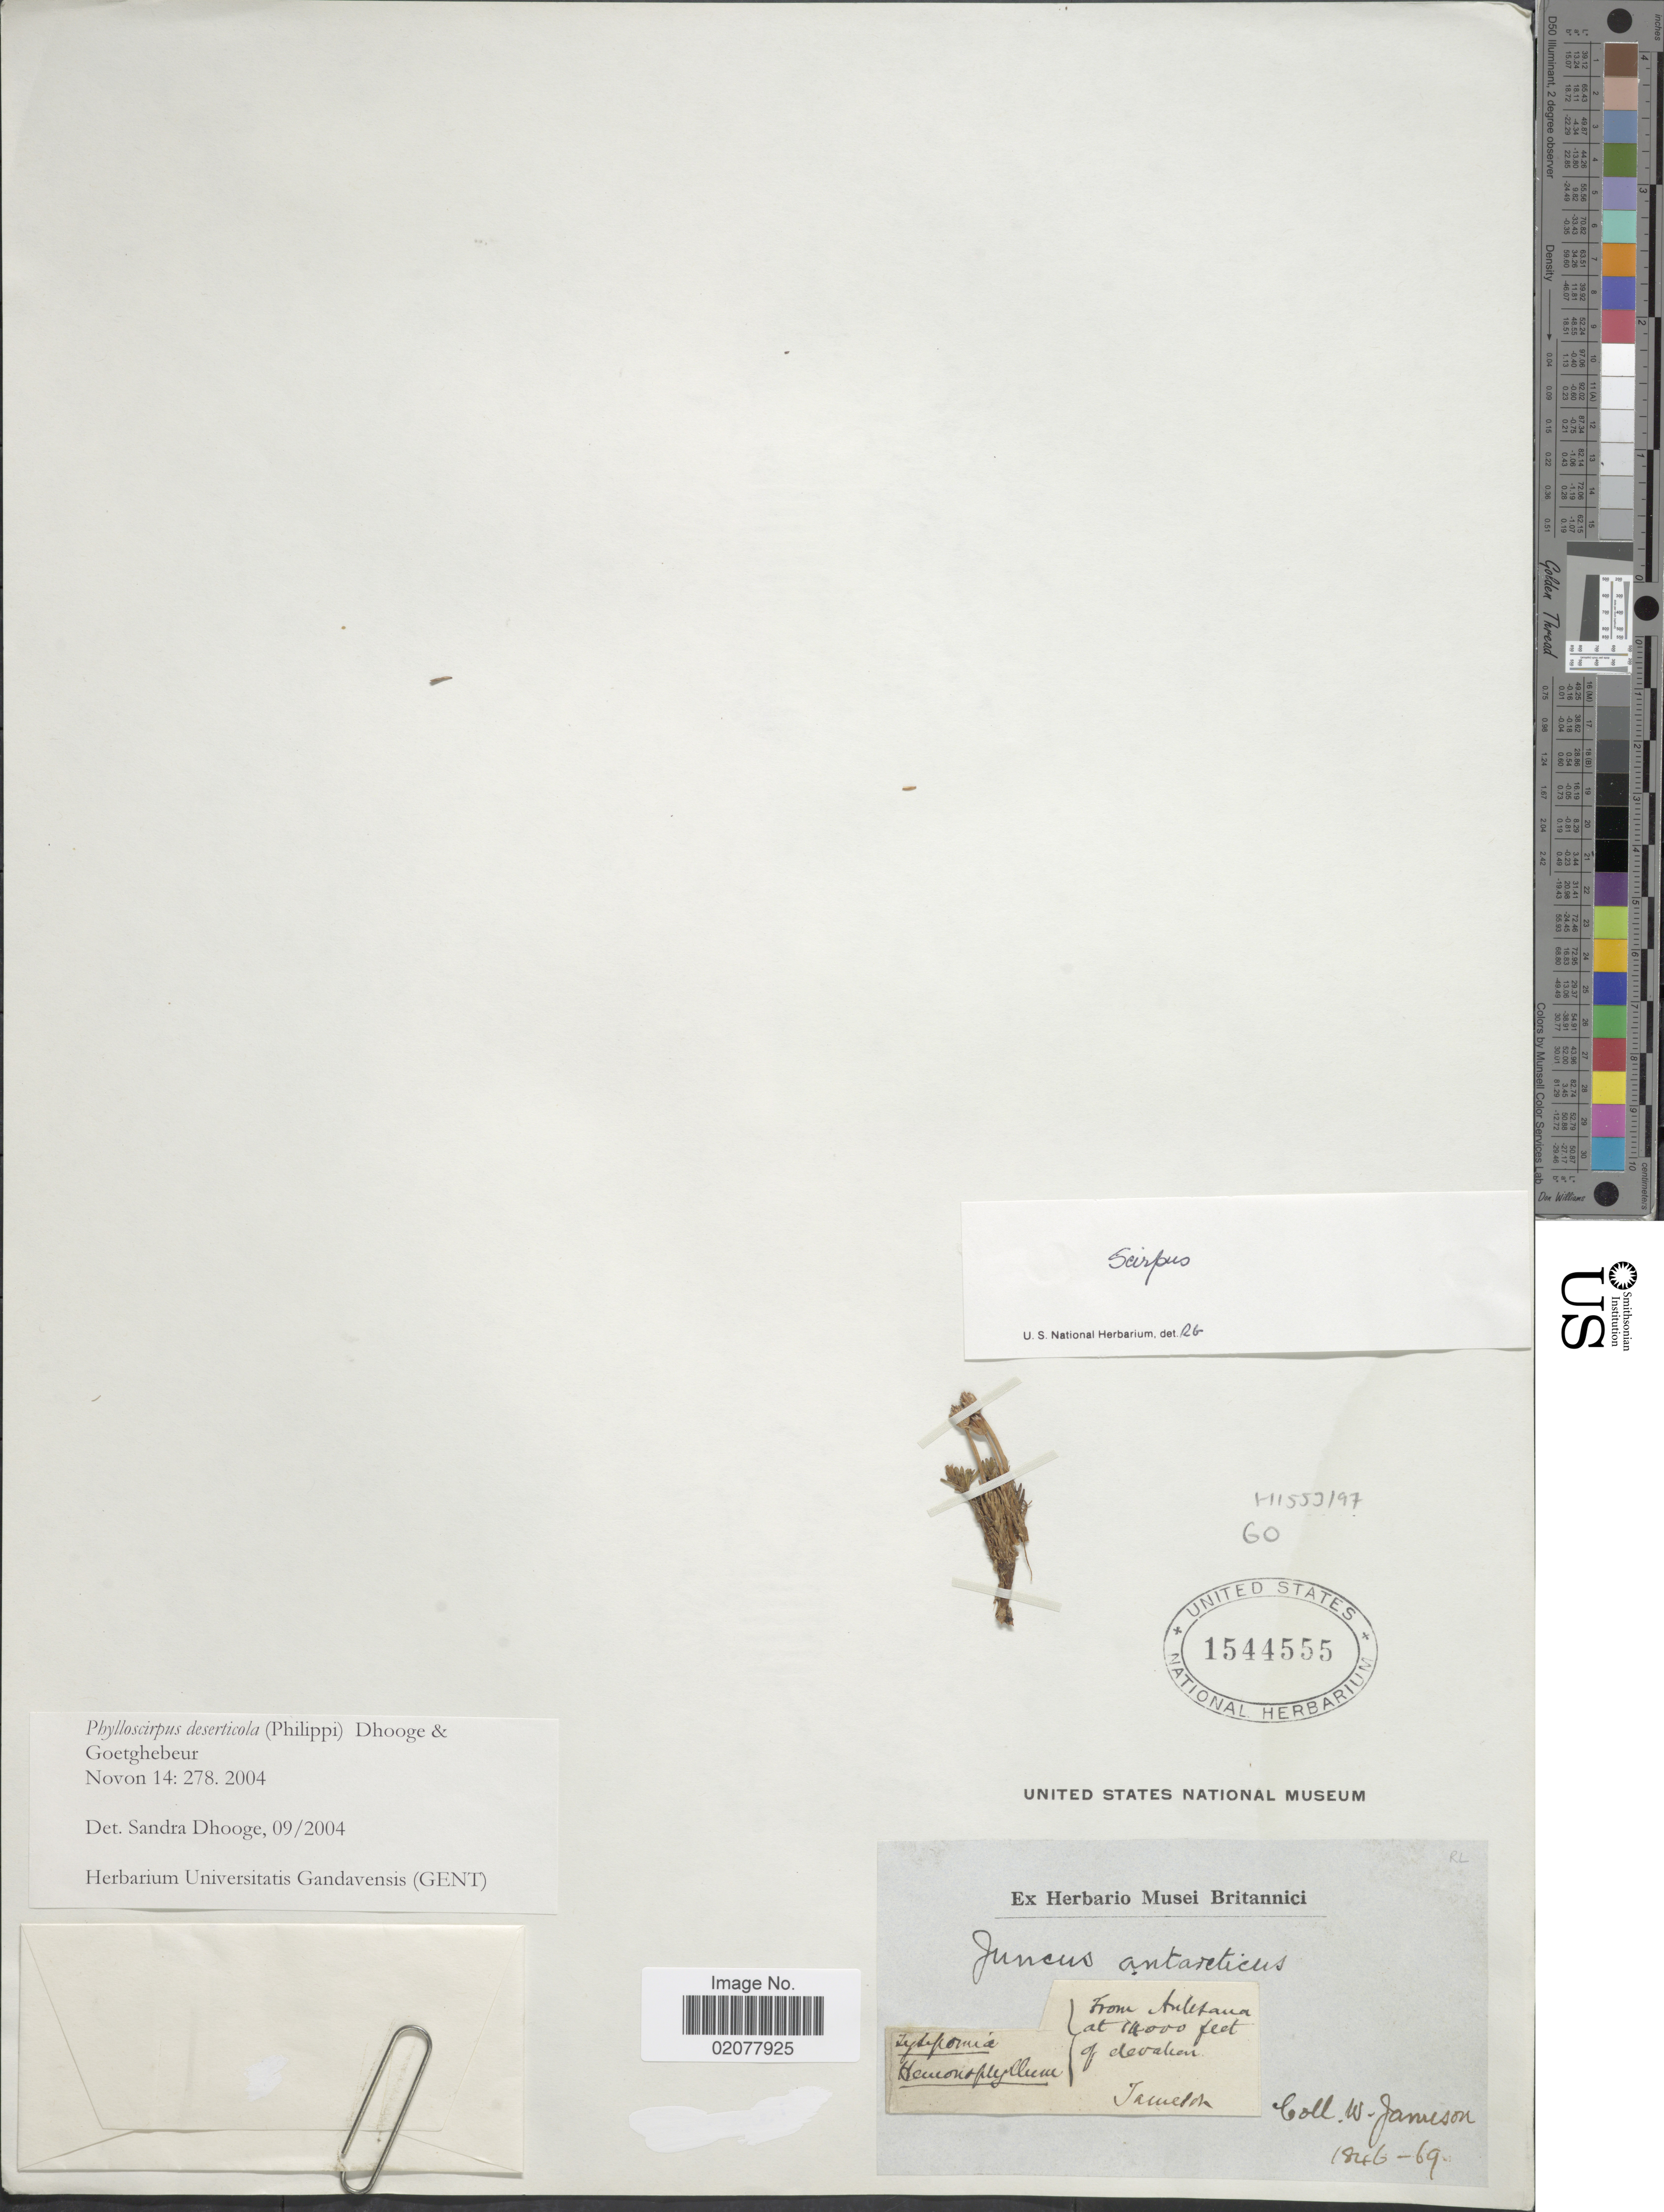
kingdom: Plantae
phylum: Tracheophyta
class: Liliopsida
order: Poales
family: Cyperaceae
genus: Phylloscirpus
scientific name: Phylloscirpus deserticola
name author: (Phil.) Dhooge & Goetgh.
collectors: W. Jameson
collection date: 1846/1869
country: Ecuador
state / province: Napo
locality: Antisana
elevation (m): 4267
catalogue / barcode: US 1544555